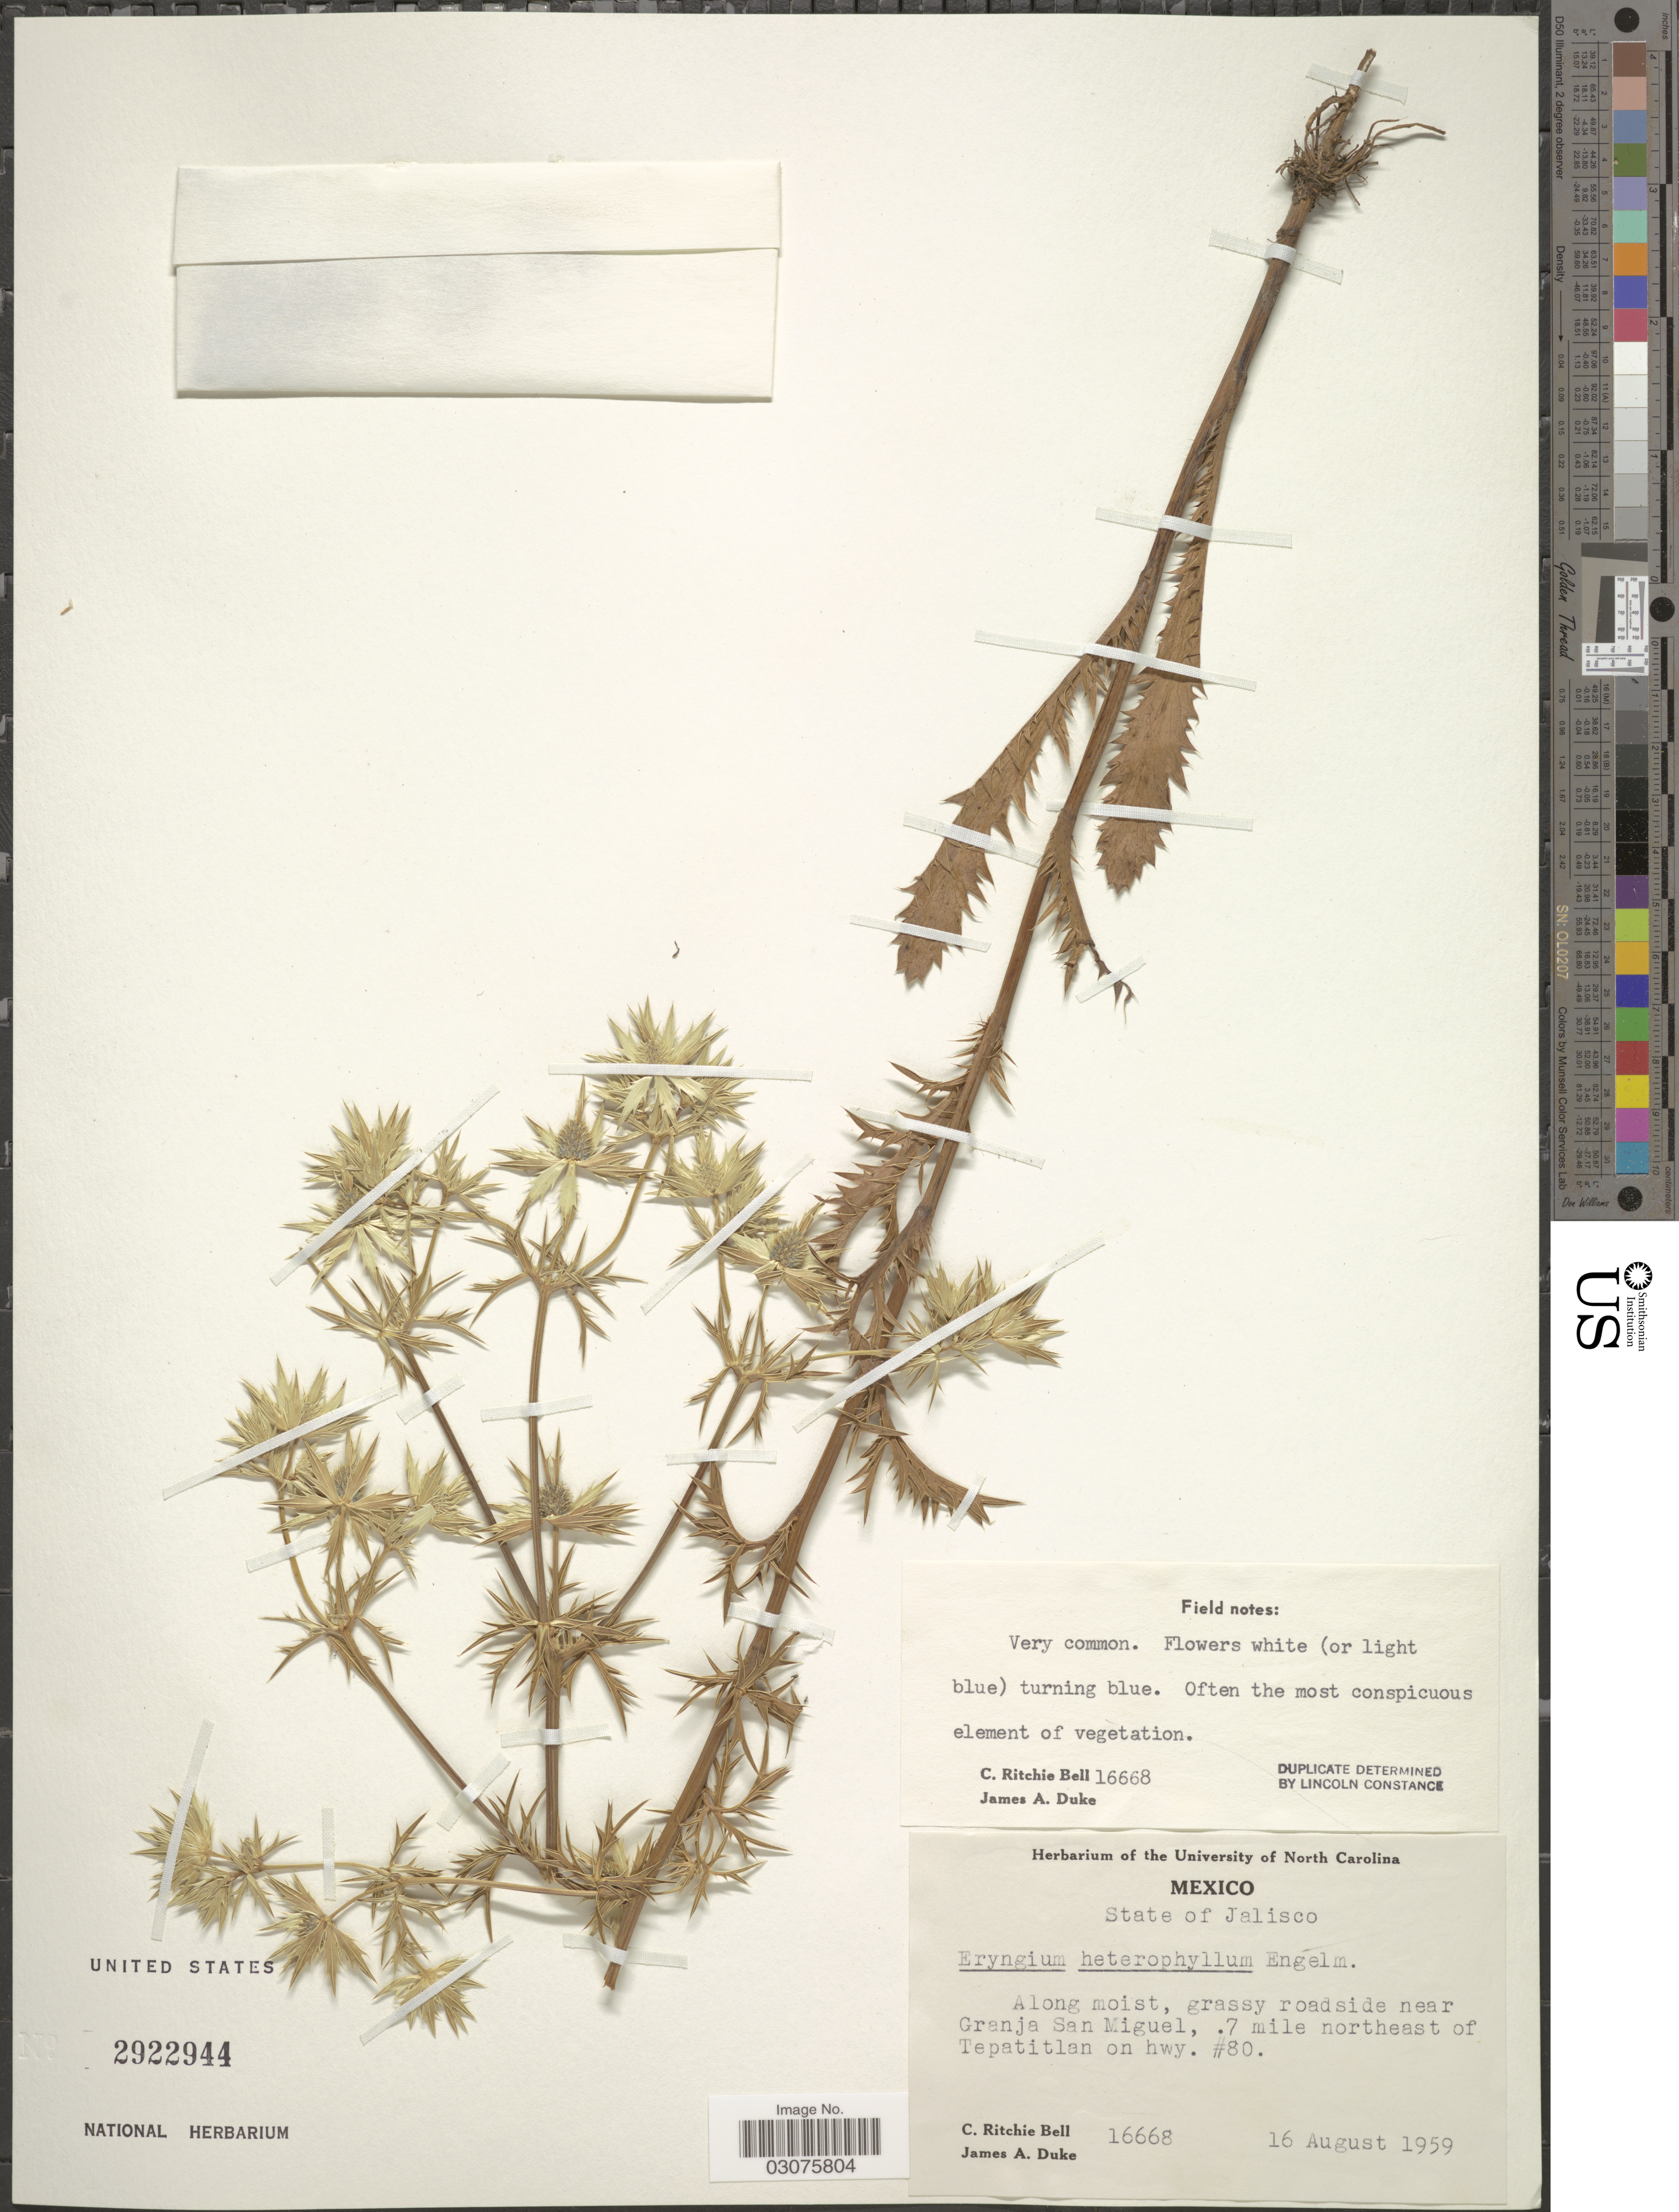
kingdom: Plantae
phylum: Tracheophyta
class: Magnoliopsida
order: Apiales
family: Apiaceae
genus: Eryngium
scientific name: Eryngium heterophyllum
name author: Engelm.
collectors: C. R. Bell & J. A. Duke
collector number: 16668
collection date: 1959-08-16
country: Mexico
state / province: Jalisco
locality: State of Jalisco. Along moist, grassy roadside near Granja San Miguel, 7 miles northeast of Tepetitlan on hwy. #80.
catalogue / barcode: US 2922944